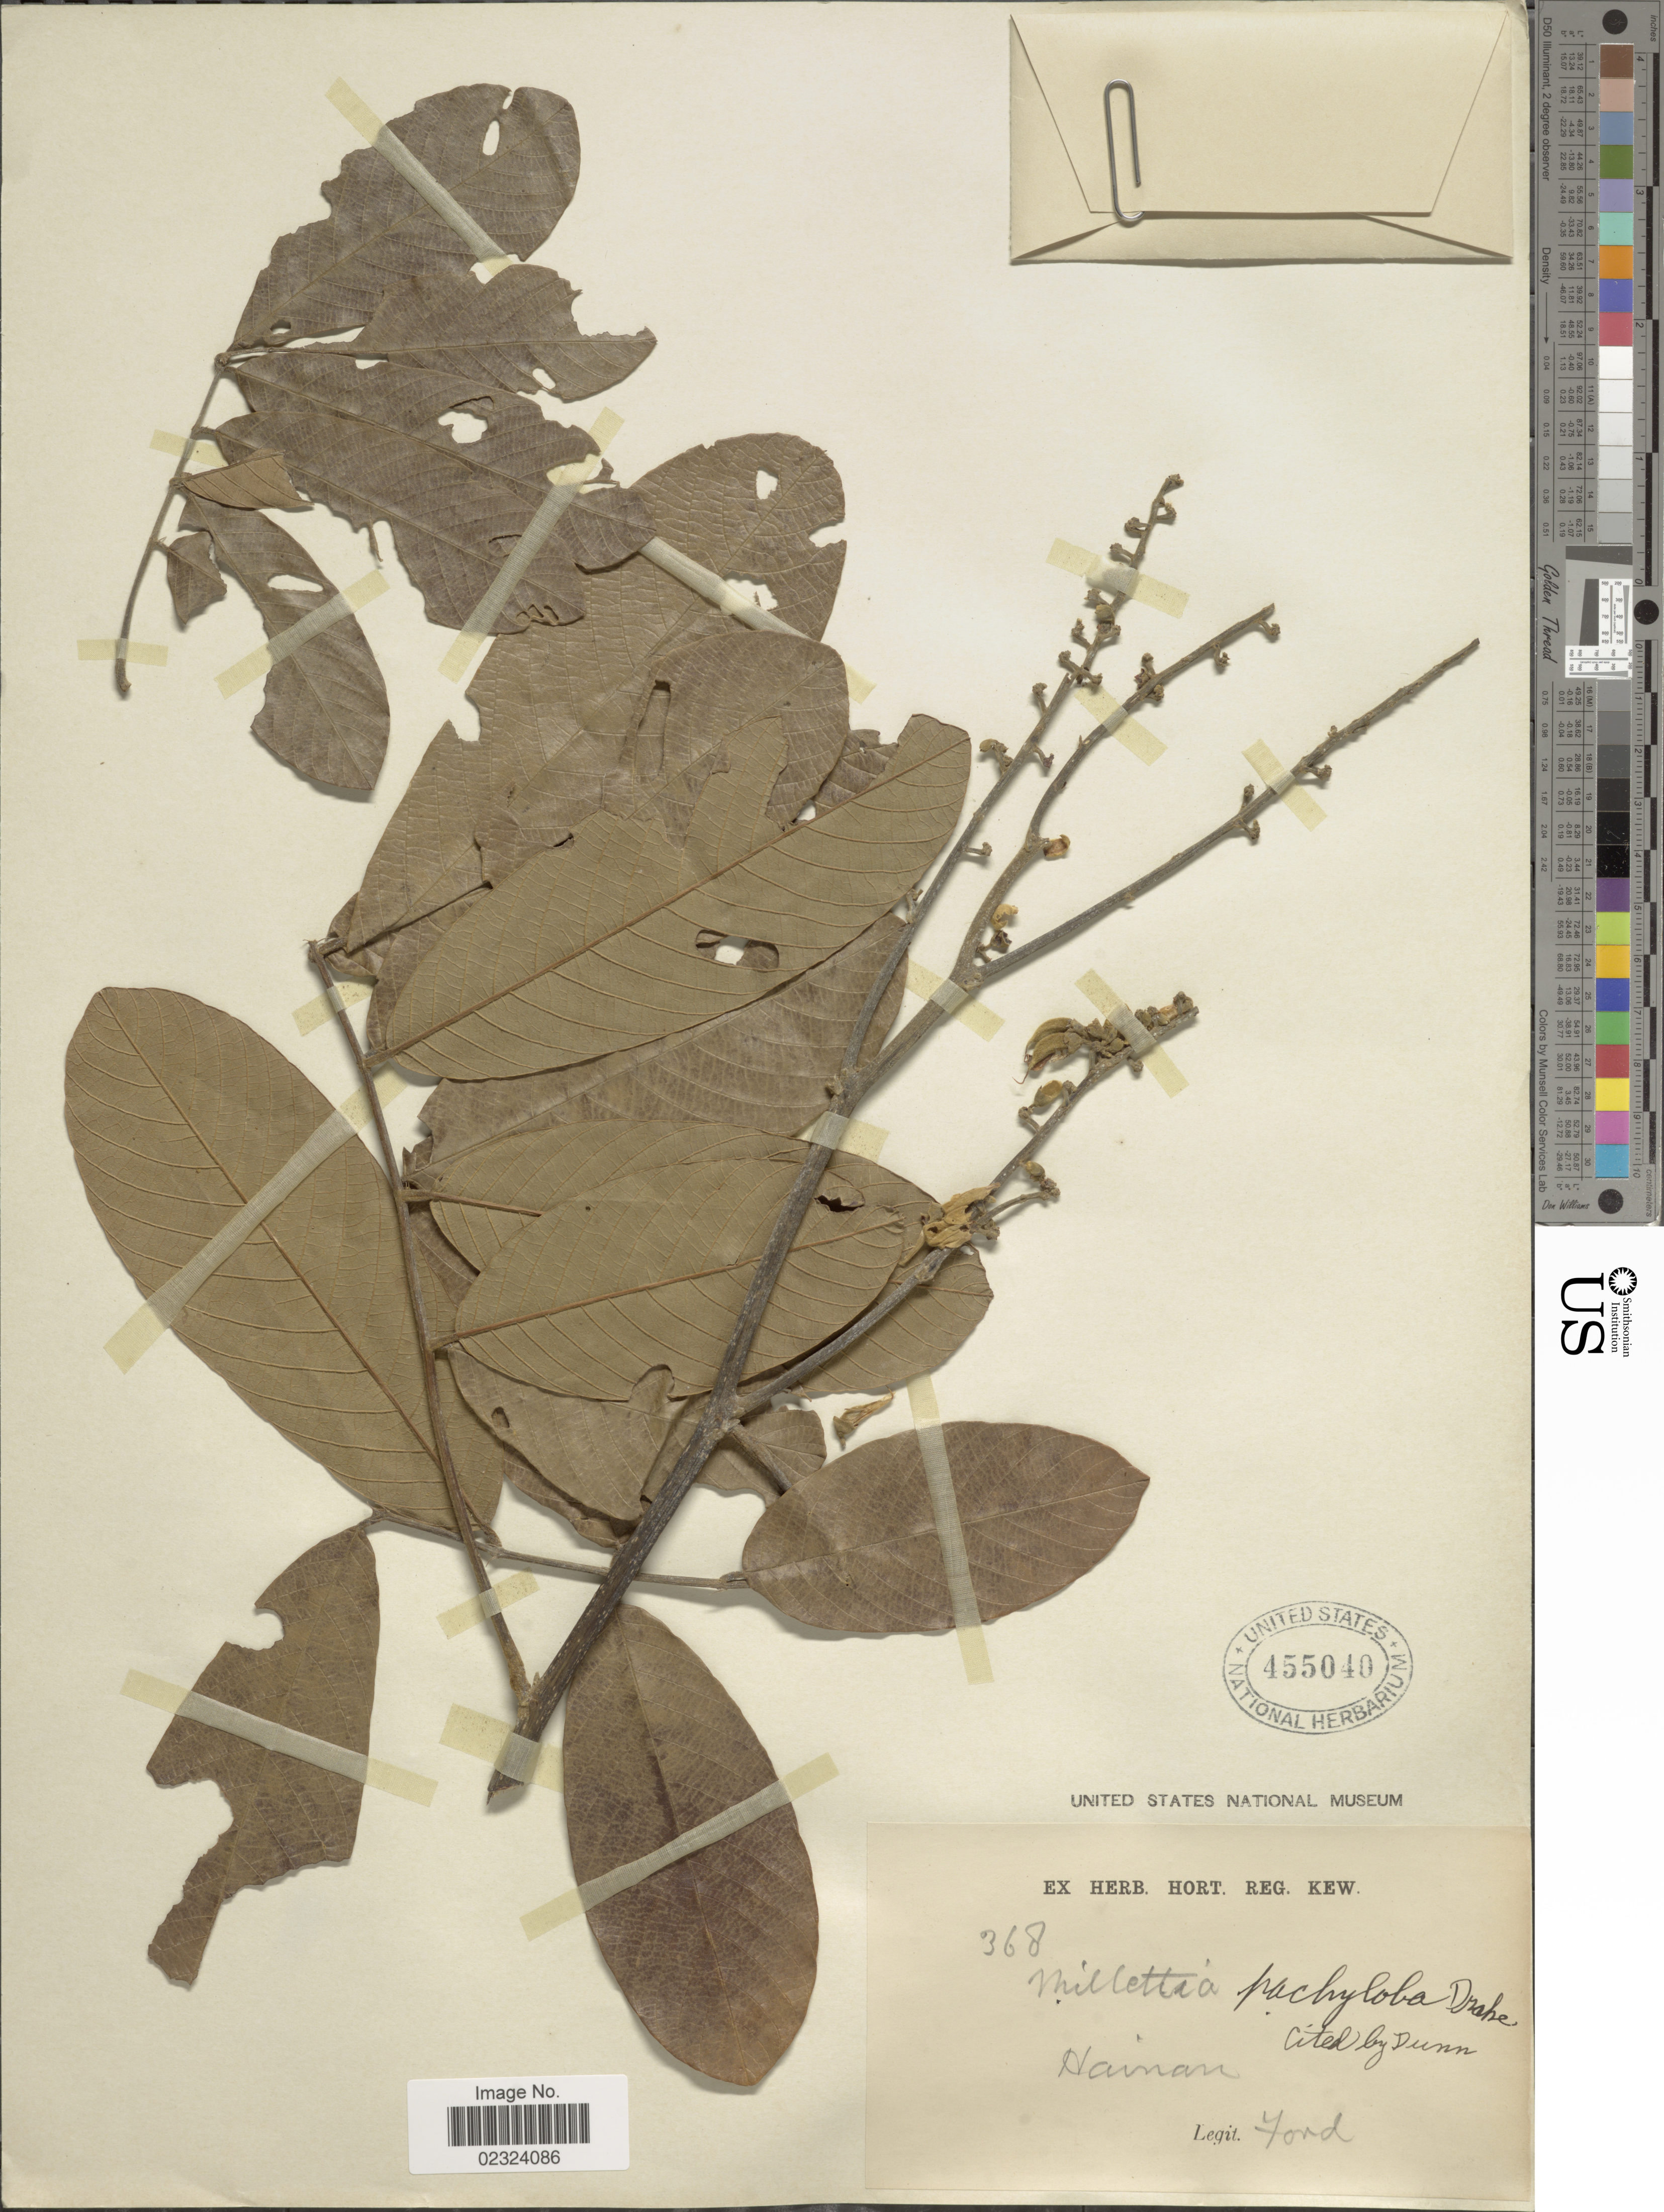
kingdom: Plantae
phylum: Tracheophyta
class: Magnoliopsida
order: Fabales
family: Fabaceae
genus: Millettia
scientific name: Millettia pachyloba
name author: Drake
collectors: -. Ford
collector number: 368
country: China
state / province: Hainan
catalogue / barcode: US 455040